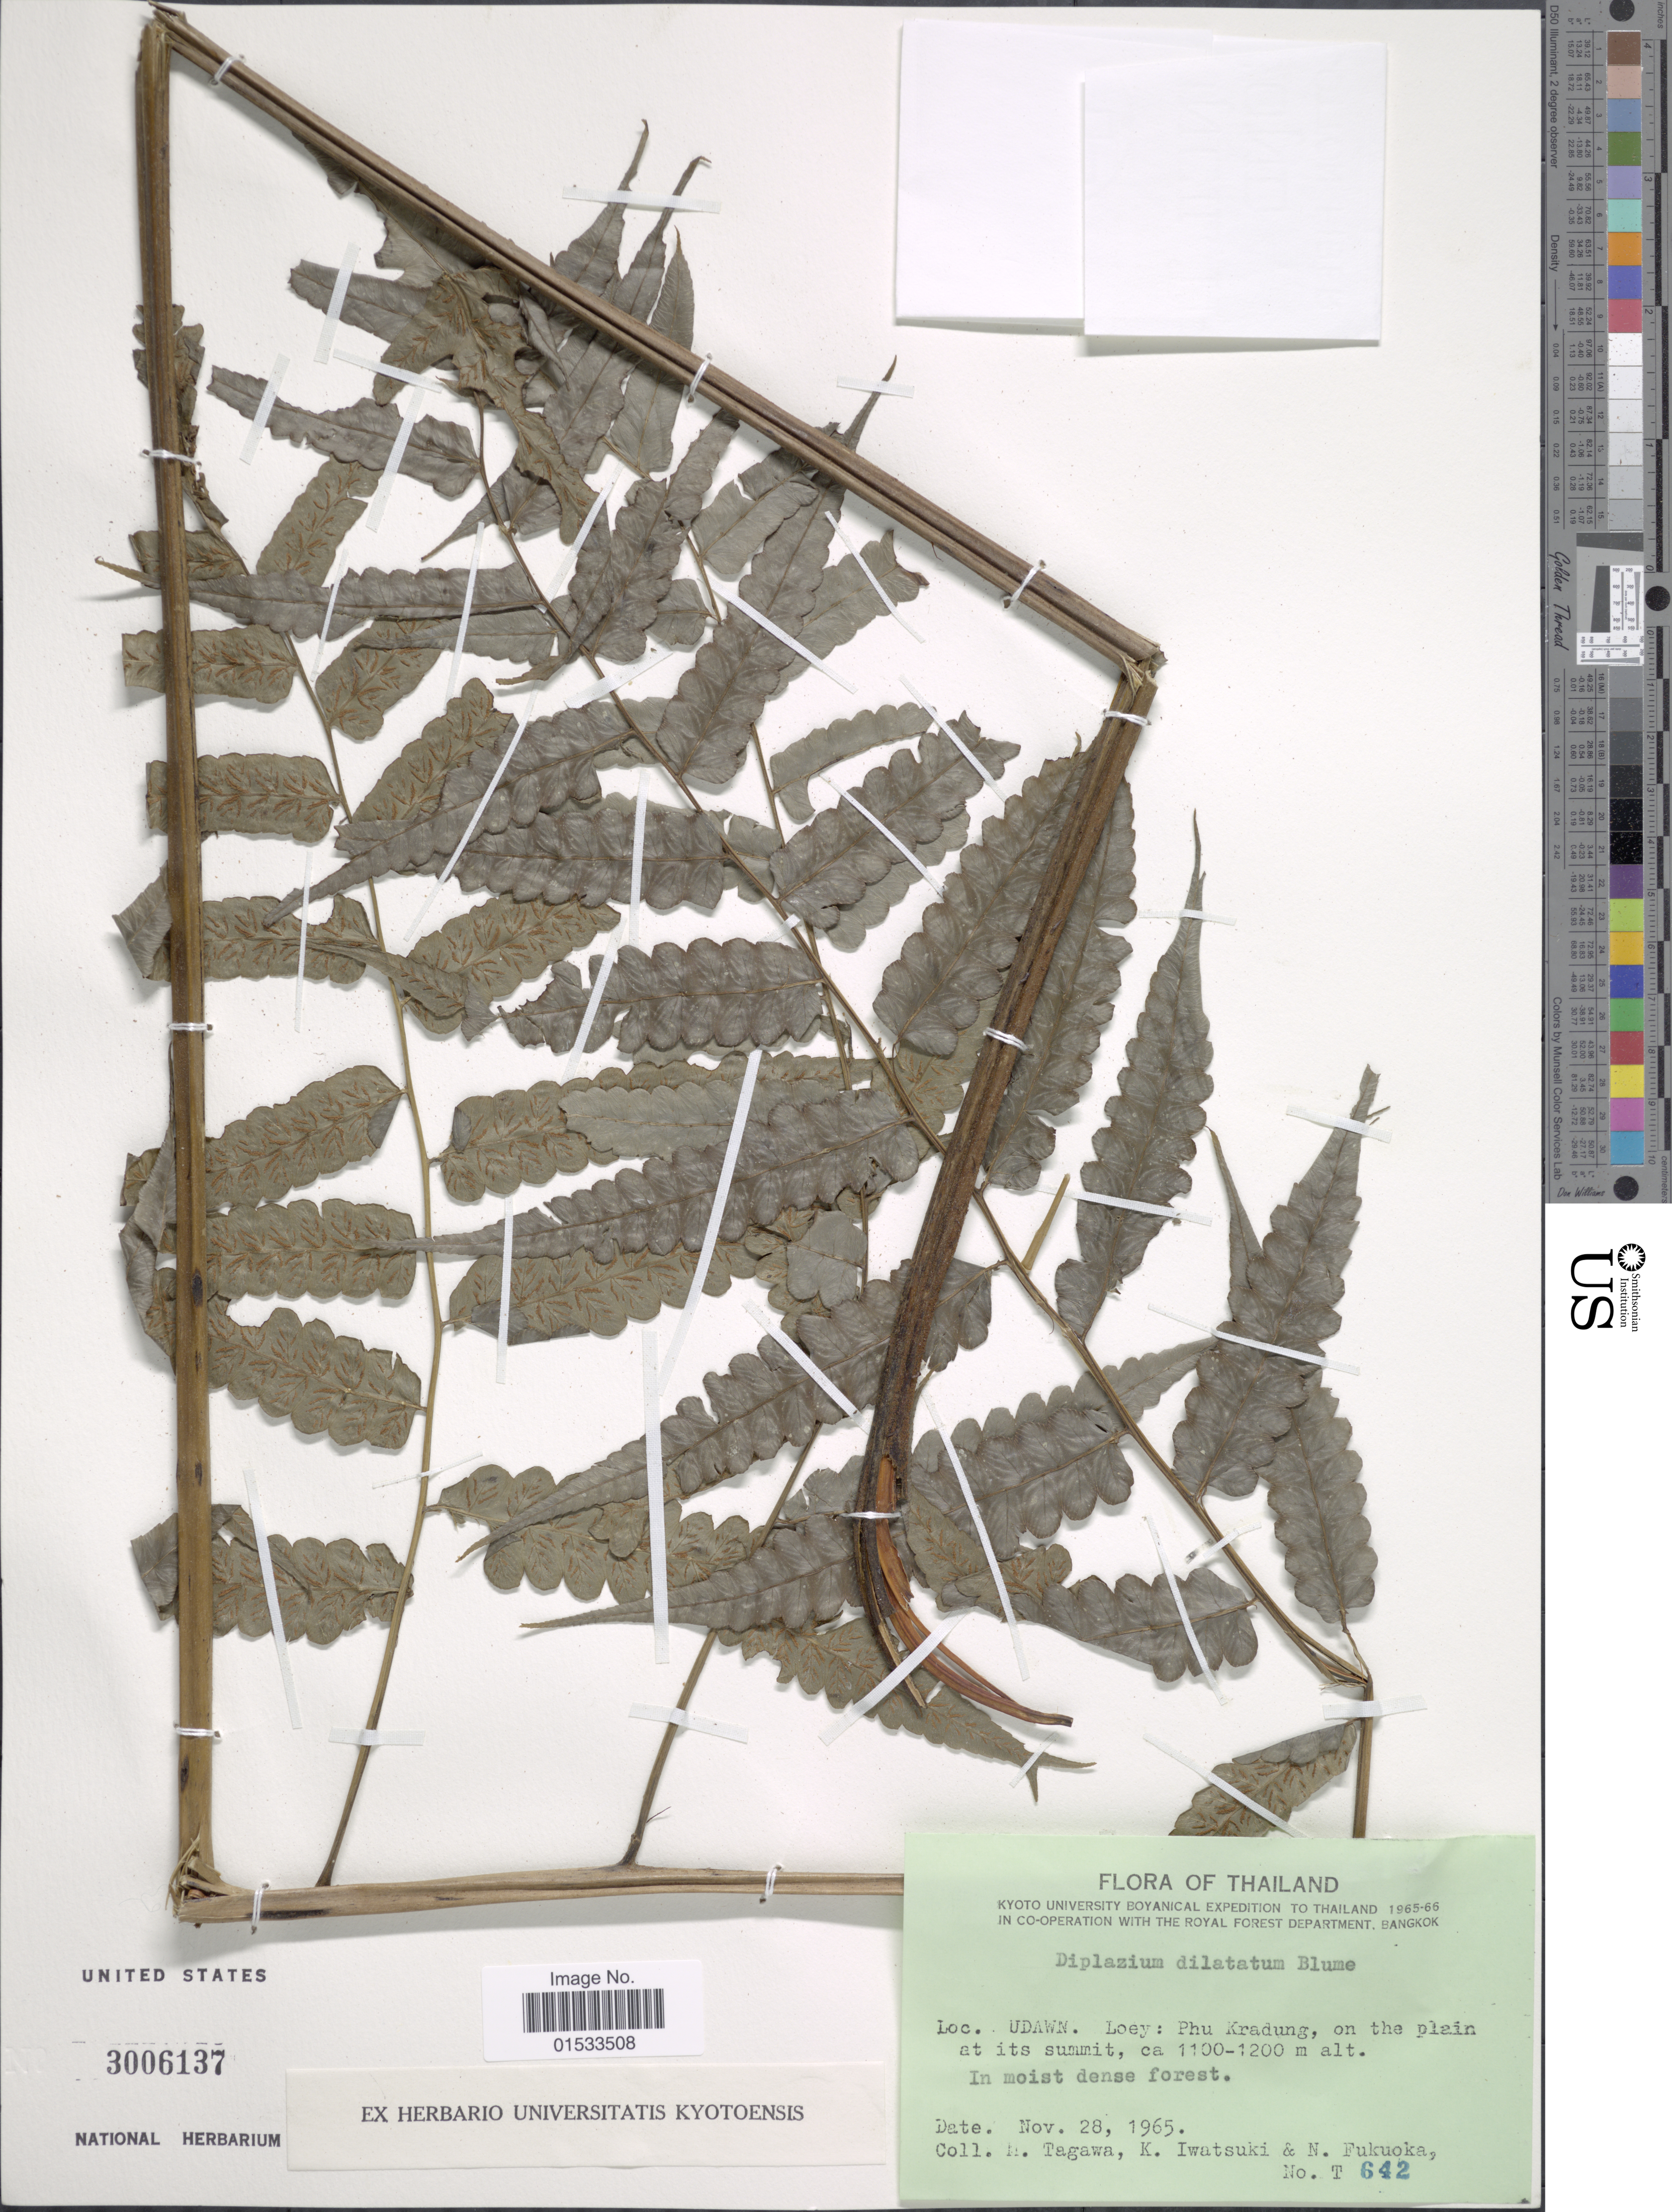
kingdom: Plantae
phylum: Tracheophyta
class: Polypodiopsida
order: Polypodiales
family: Athyriaceae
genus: Diplazium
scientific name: Diplazium dilatatum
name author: Blume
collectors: M. Tagawa, K. Iwatsuki & N. Fukuoka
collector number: T642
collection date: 1965-11-28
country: Thailand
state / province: Loei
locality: Udawn, Loey: Phu Kradung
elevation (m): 1100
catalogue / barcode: US 3006137